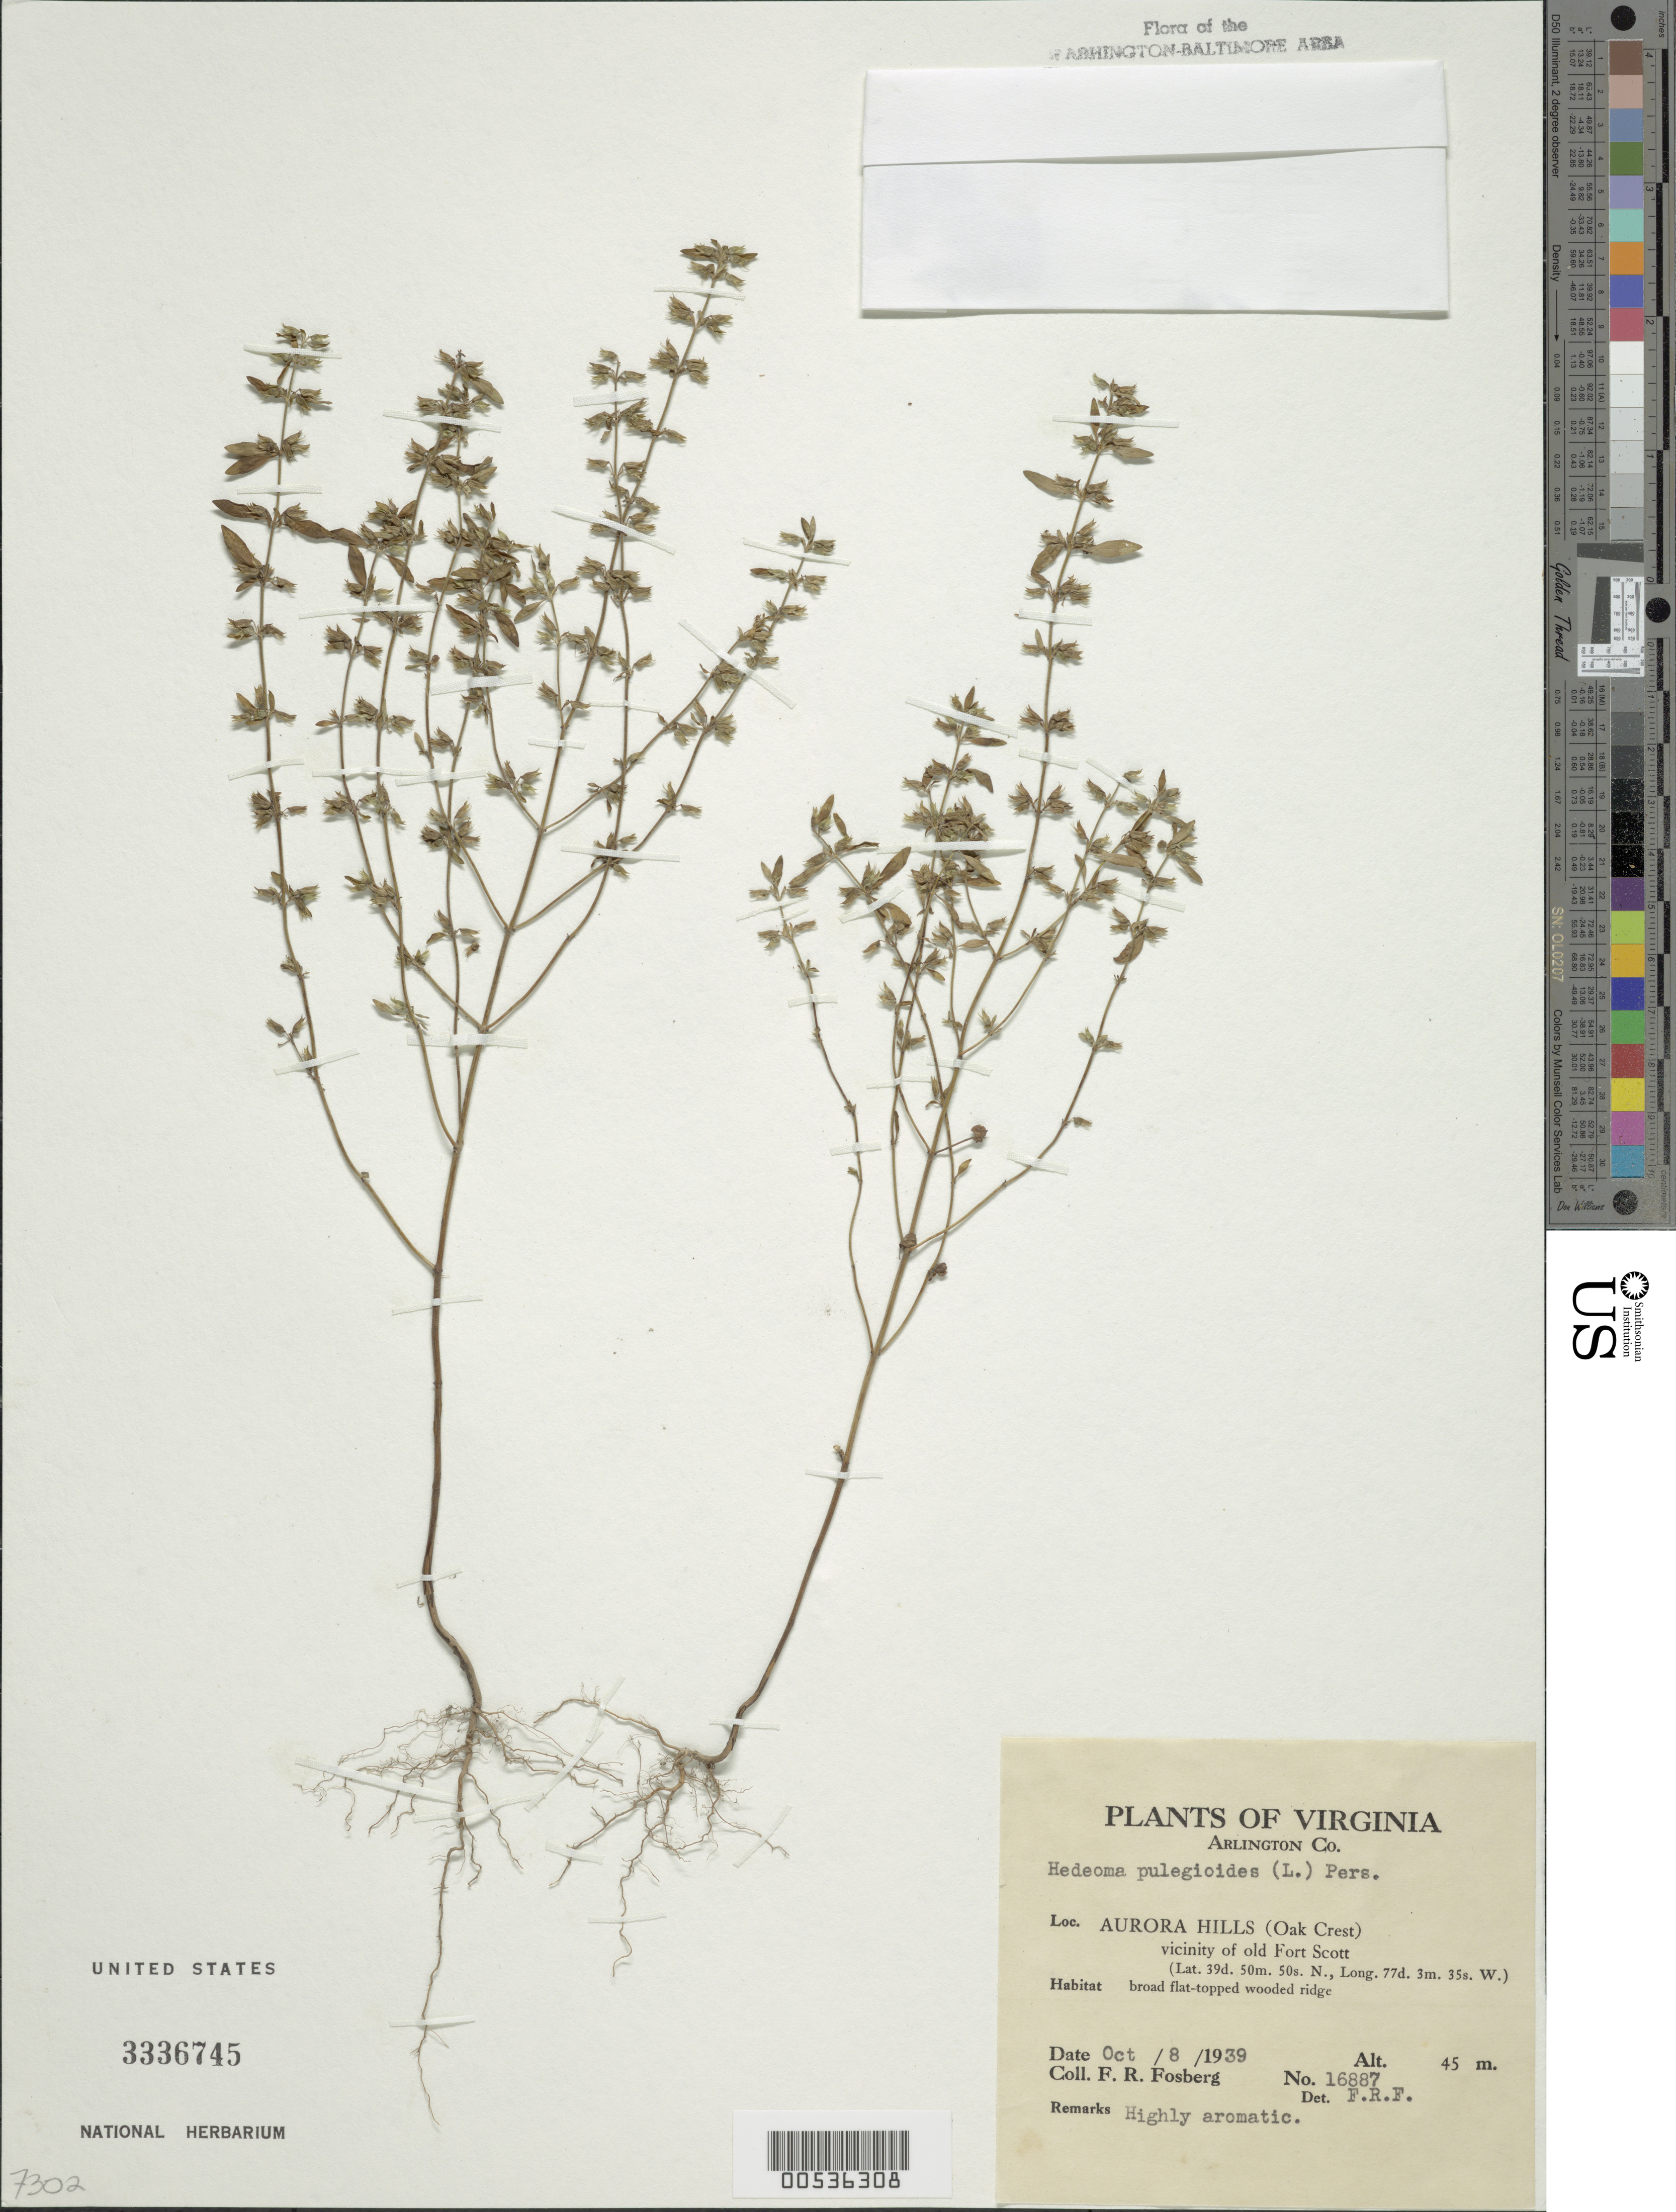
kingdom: Plantae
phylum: Tracheophyta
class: Magnoliopsida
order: Lamiales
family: Lamiaceae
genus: Hedeoma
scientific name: Hedeoma pulegioides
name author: (L.) Pers.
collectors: F. R. Fosberg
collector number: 16887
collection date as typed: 08 Oct 1939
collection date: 1939-10-08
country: United States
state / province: Virginia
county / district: Arlington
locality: Aurora Hills (Oak Crest) near Old Fort Scott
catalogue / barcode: US 3336745